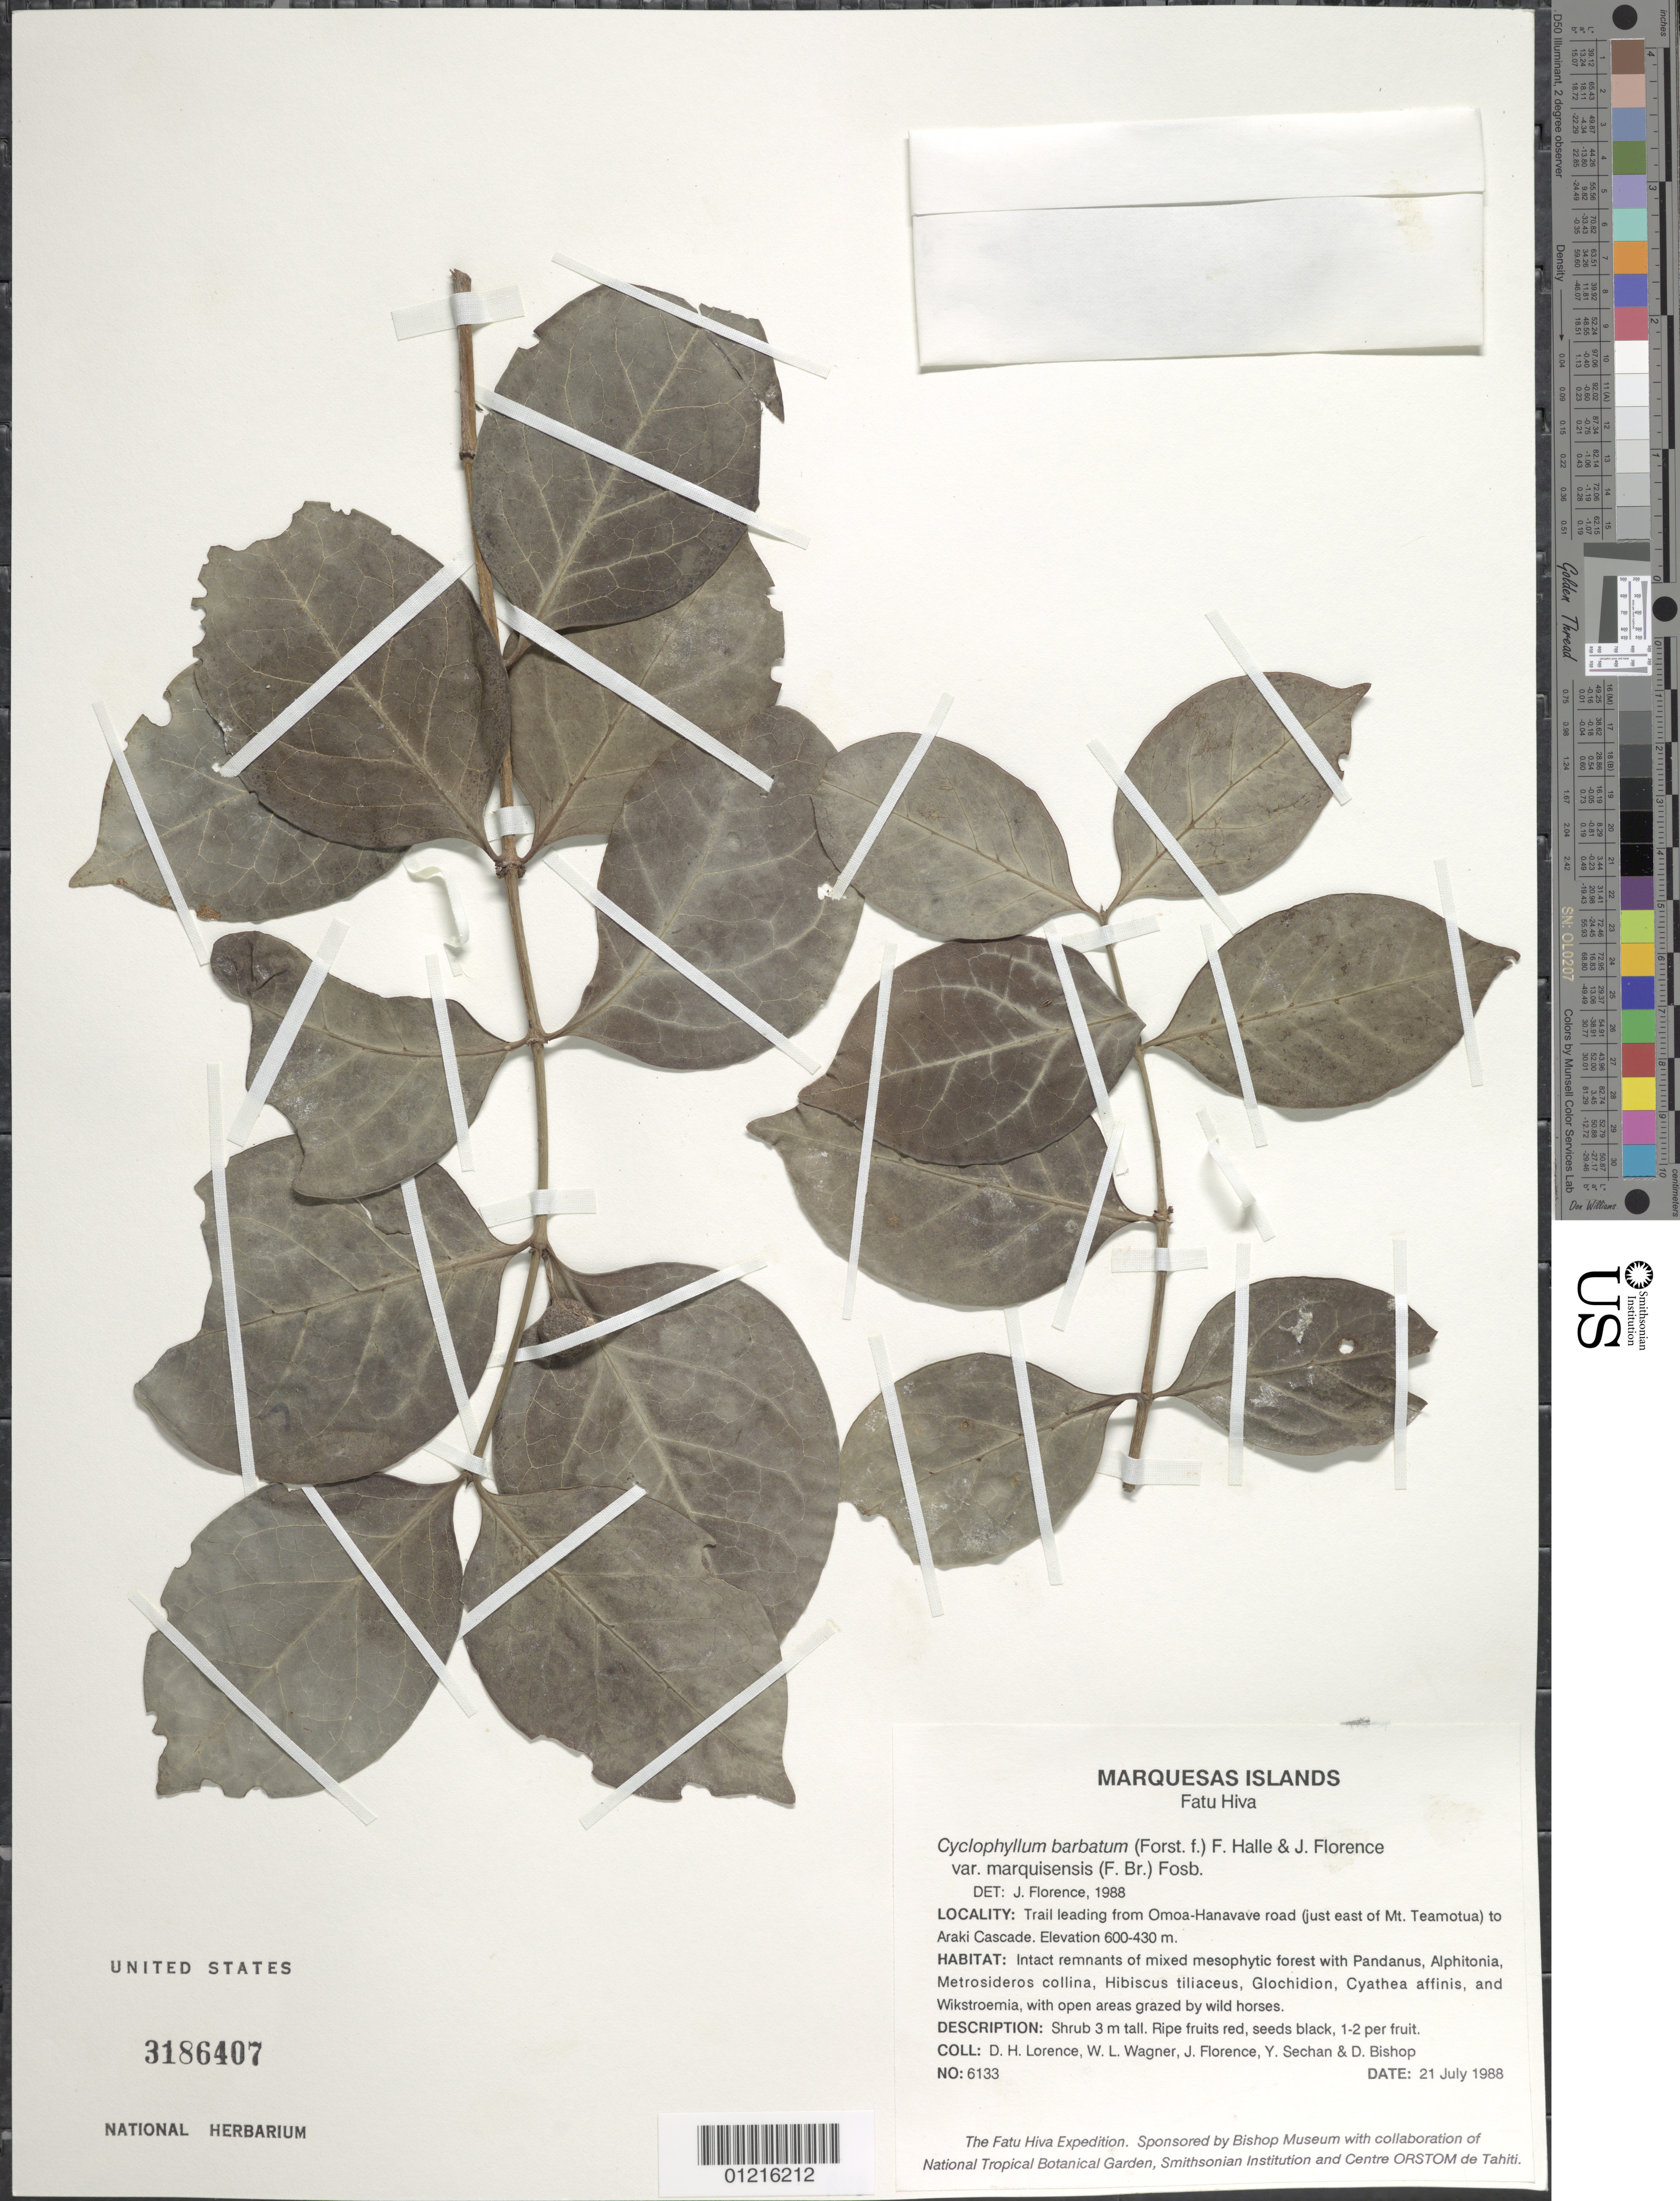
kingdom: Plantae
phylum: Tracheophyta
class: Magnoliopsida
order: Gentianales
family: Rubiaceae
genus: Cyclophyllum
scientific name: Cyclophyllum barbatum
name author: (G. Forst.) N. Hallé & J. Florence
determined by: Lorence, David H., (PTBG), National Tropical Botanical Garden (UNITED STATES)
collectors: D. Lorence, W. L. Wagner, J. Florence, Y. Sechan & D. Bishop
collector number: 6133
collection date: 1988-07-21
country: French Polynesia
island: Fatu Hiva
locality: Trail leading from 'Omo'a-Hanavave road (just E of Mt. Teamotua) to Araki Cascade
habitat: Intact remnants of mixed mesophytic forest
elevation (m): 430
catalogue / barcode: US 3186407